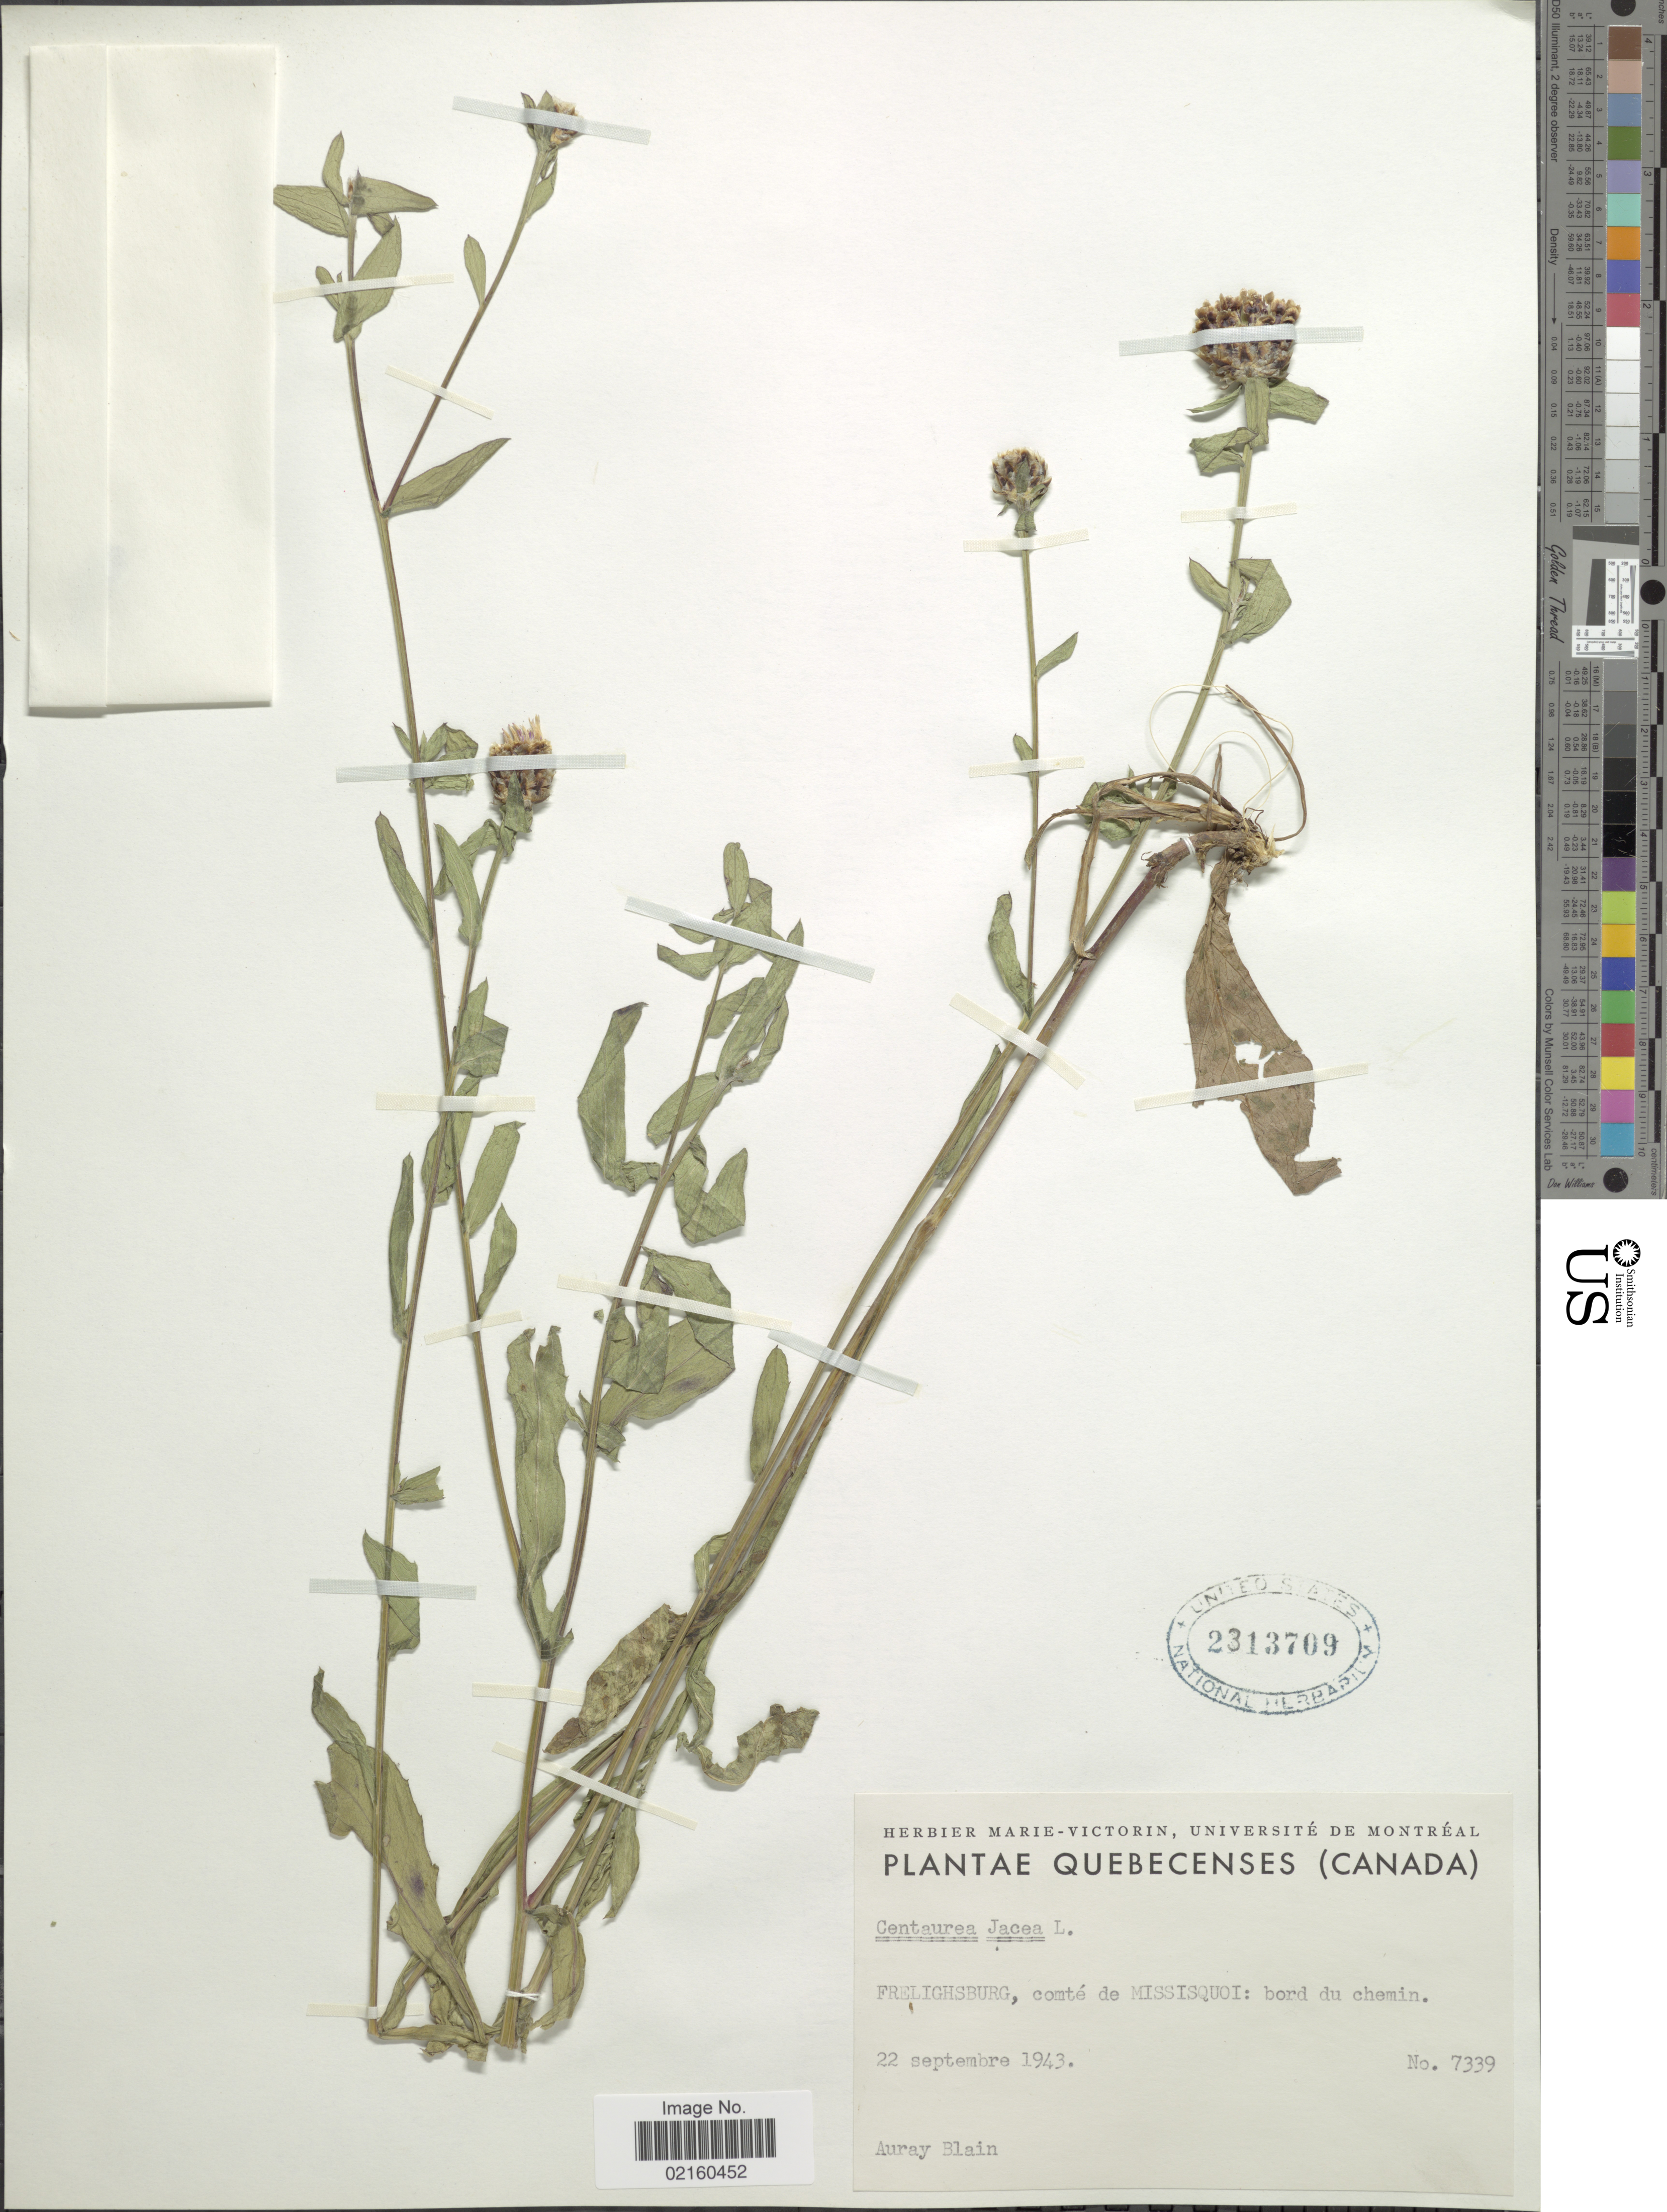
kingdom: Plantae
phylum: Tracheophyta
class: Magnoliopsida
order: Asterales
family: Asteraceae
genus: Centaurea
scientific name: Centaurea jacea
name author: L.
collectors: A. Blain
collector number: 7339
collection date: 1943-09-22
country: Canada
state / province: Quebec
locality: Frelighsburg, comte de Missisquoi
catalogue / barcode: US 2313709